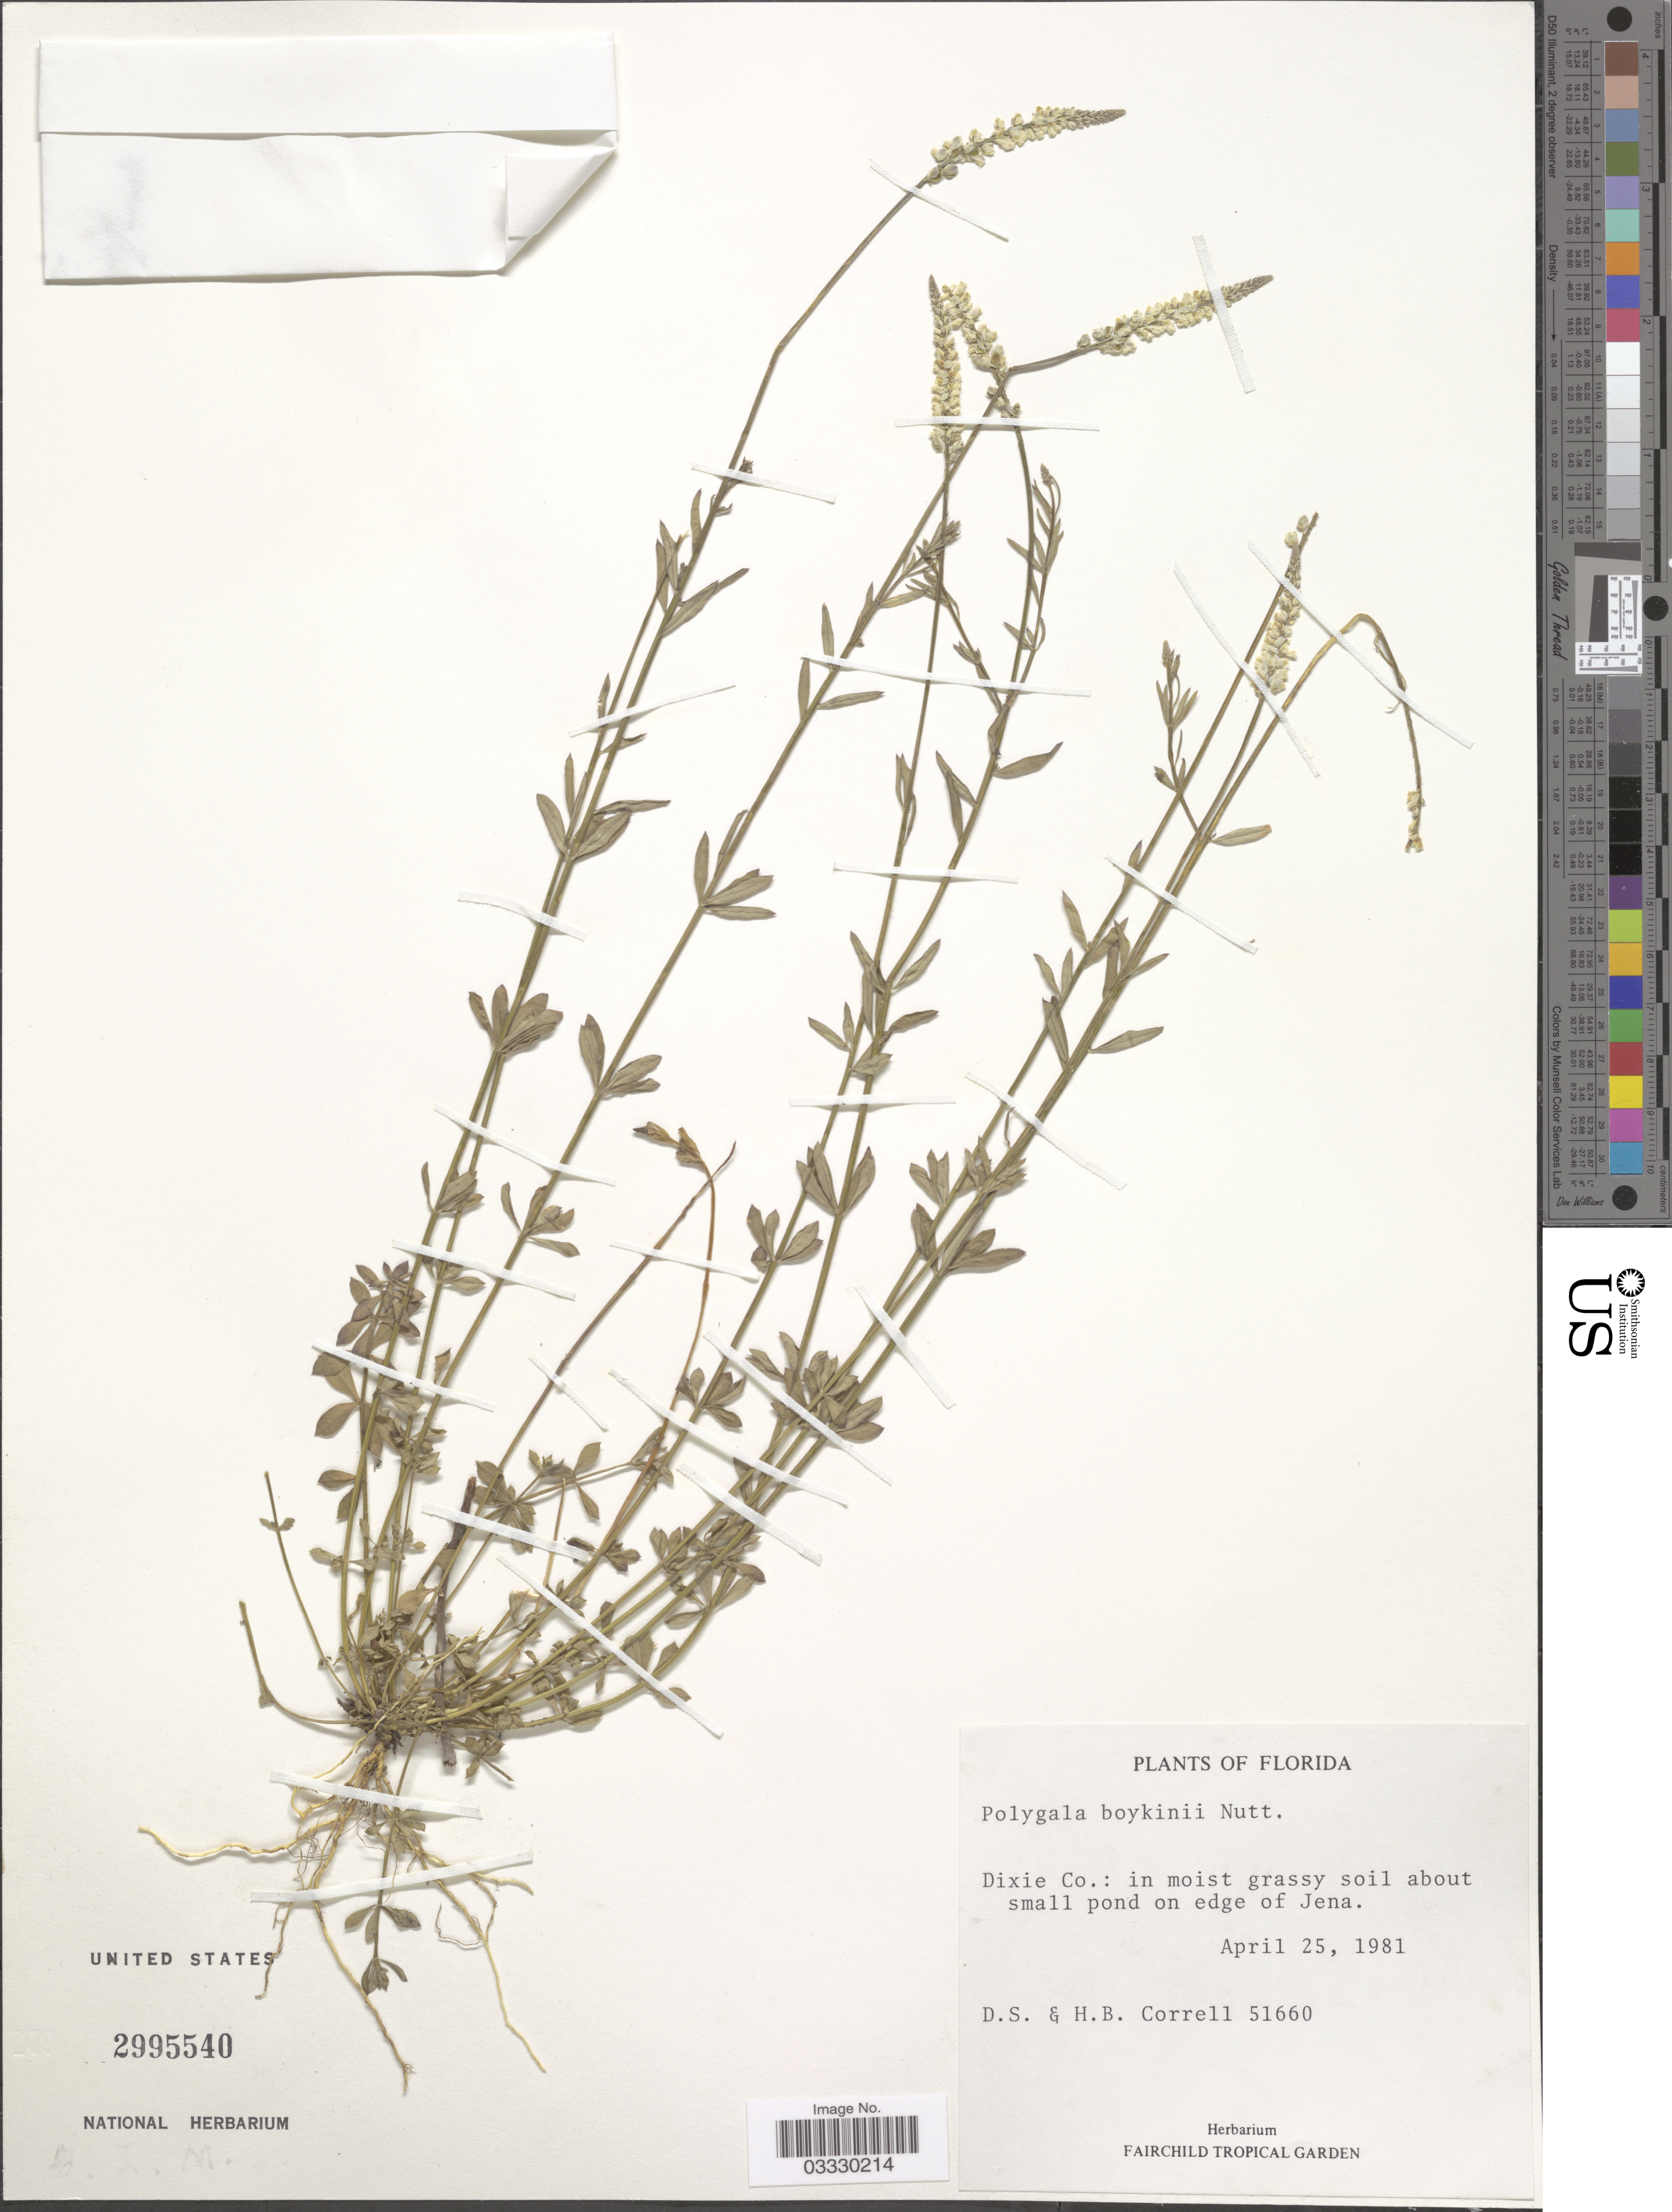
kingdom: Plantae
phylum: Tracheophyta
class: Magnoliopsida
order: Fabales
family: Polygalaceae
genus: Polygala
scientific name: Polygala boykinii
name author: Nutt.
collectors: D. S. Correll & H. Correll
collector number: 51660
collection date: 1981-04-25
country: United States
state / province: Florida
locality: Dixie Co.: in moist grassy soil about small pond on edge of Jena.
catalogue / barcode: US 2995540